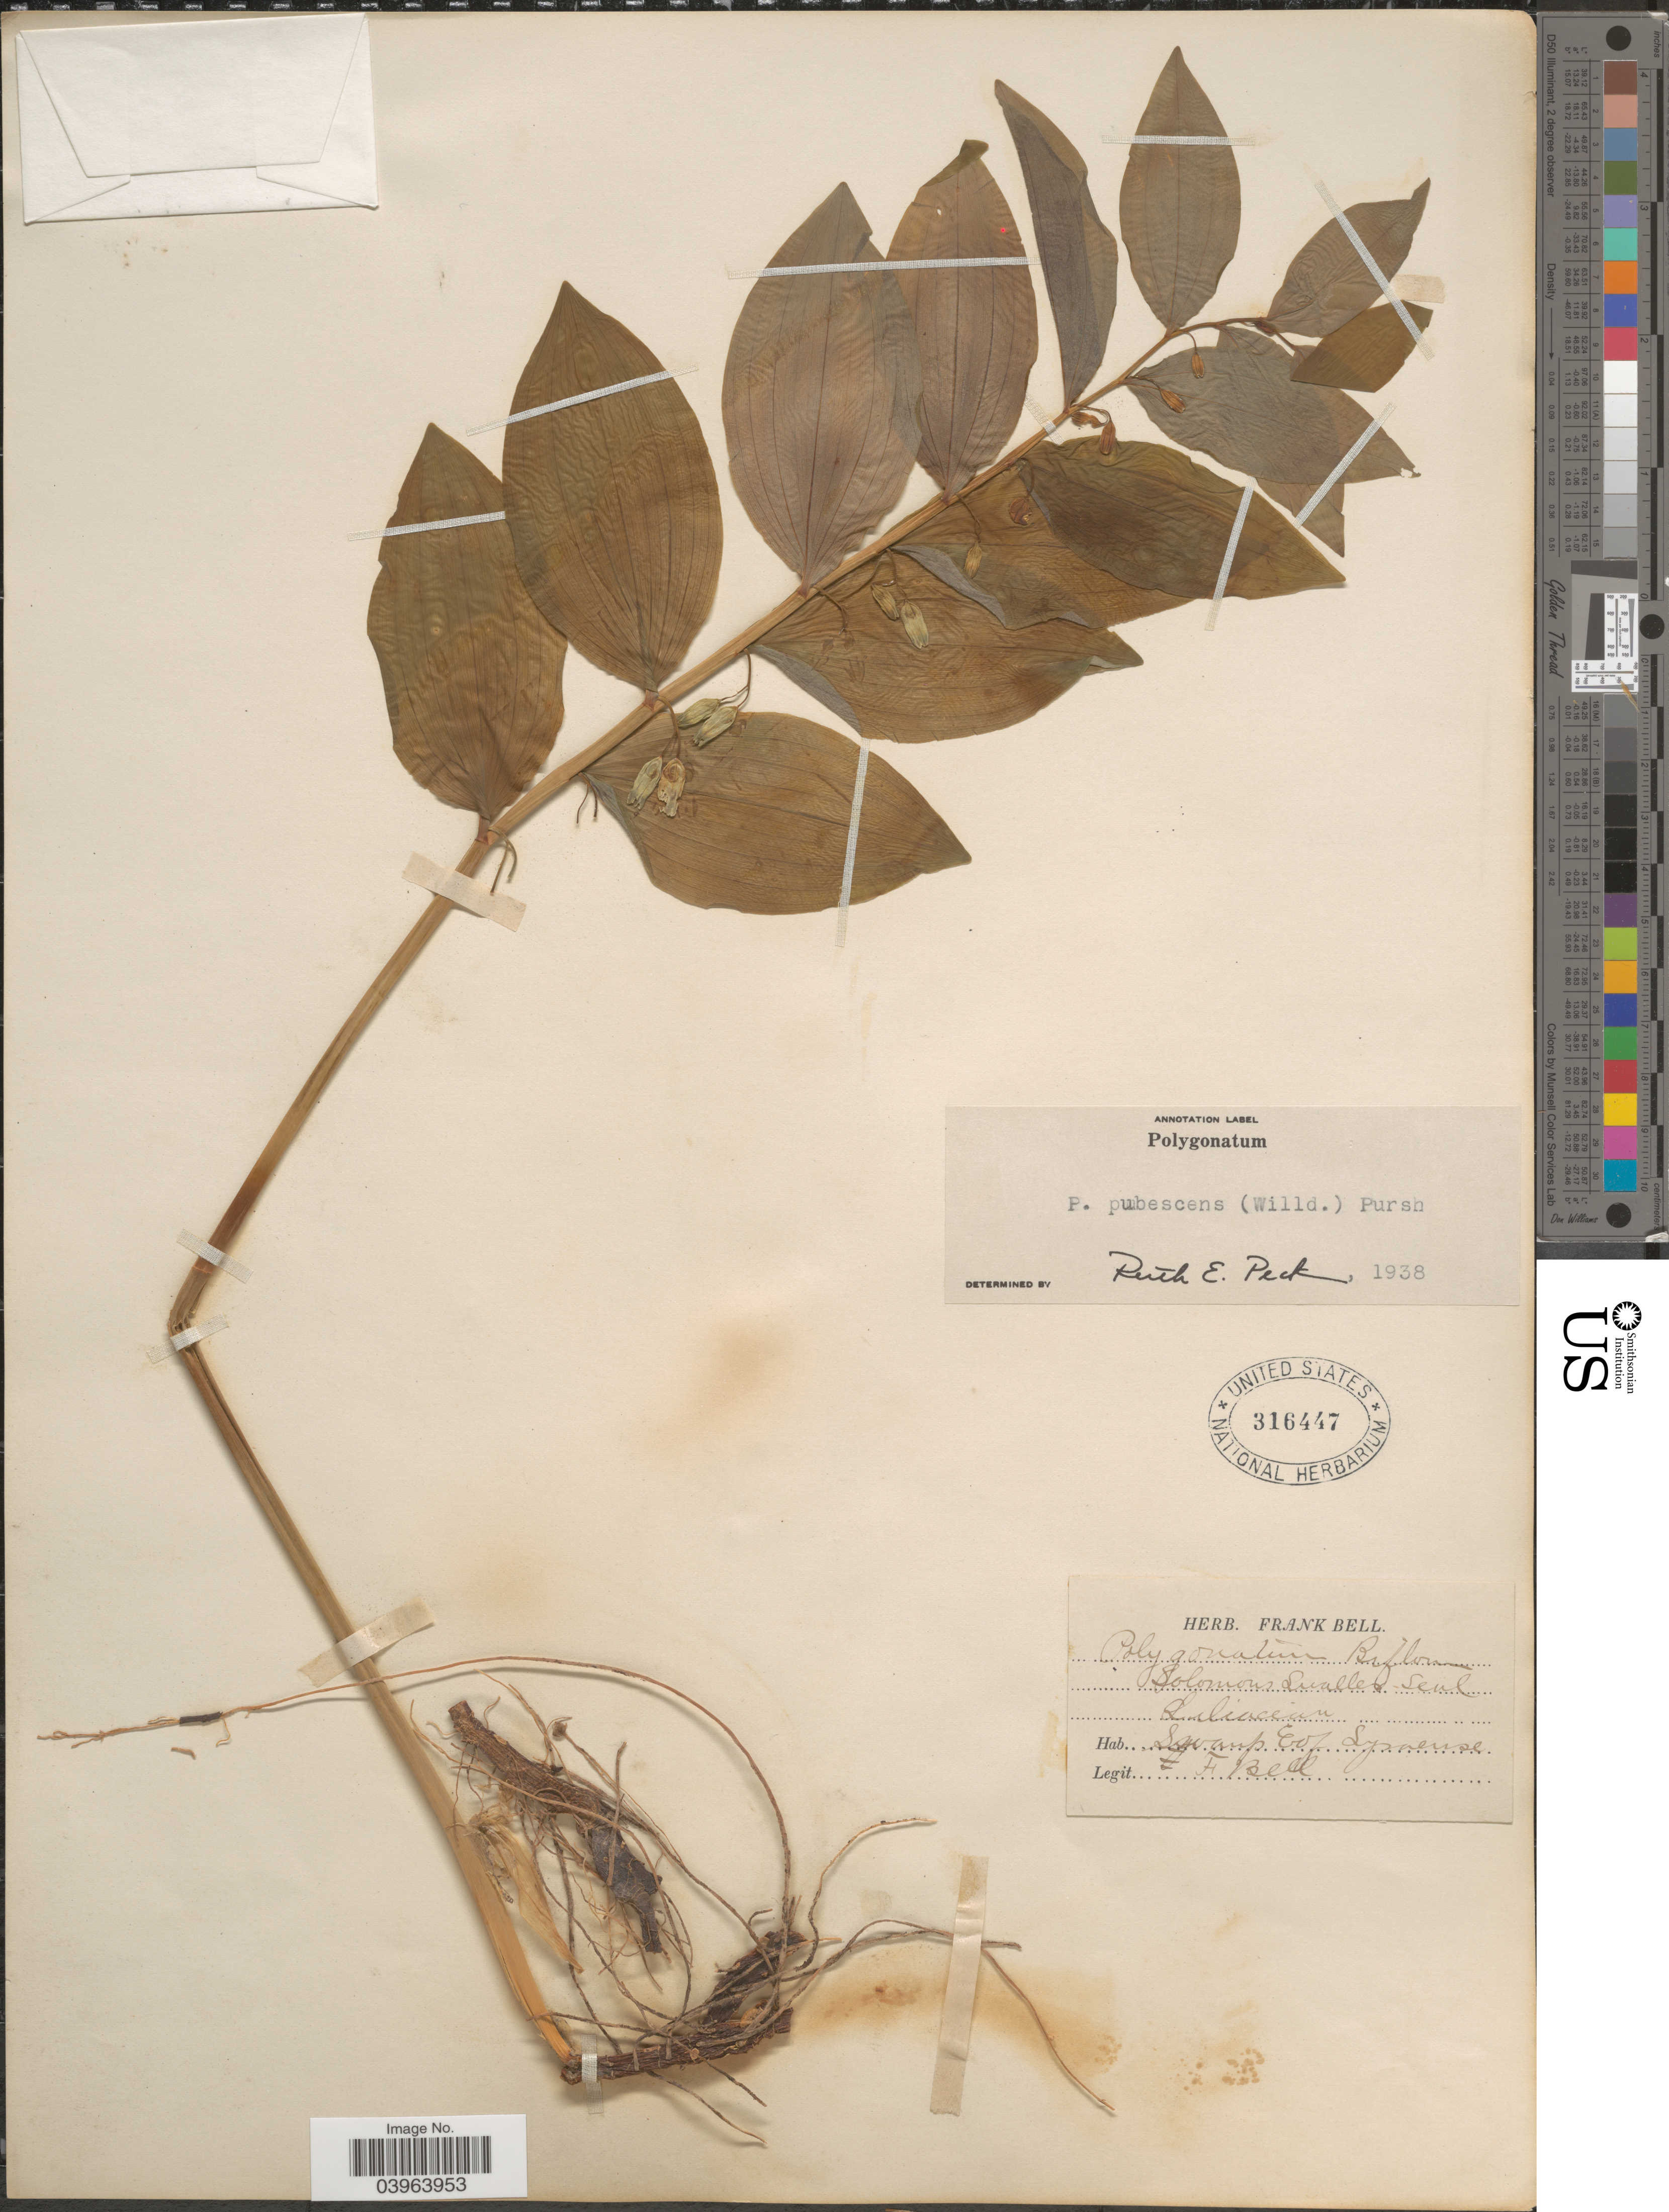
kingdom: Plantae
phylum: Tracheophyta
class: Liliopsida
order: Asparagales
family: Asparagaceae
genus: Polygonatum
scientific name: Polygonatum pubescens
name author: (Willd.) Pursh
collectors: F. Bell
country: United States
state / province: New York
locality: Swamp E. of Syracuse.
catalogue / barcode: US 316447